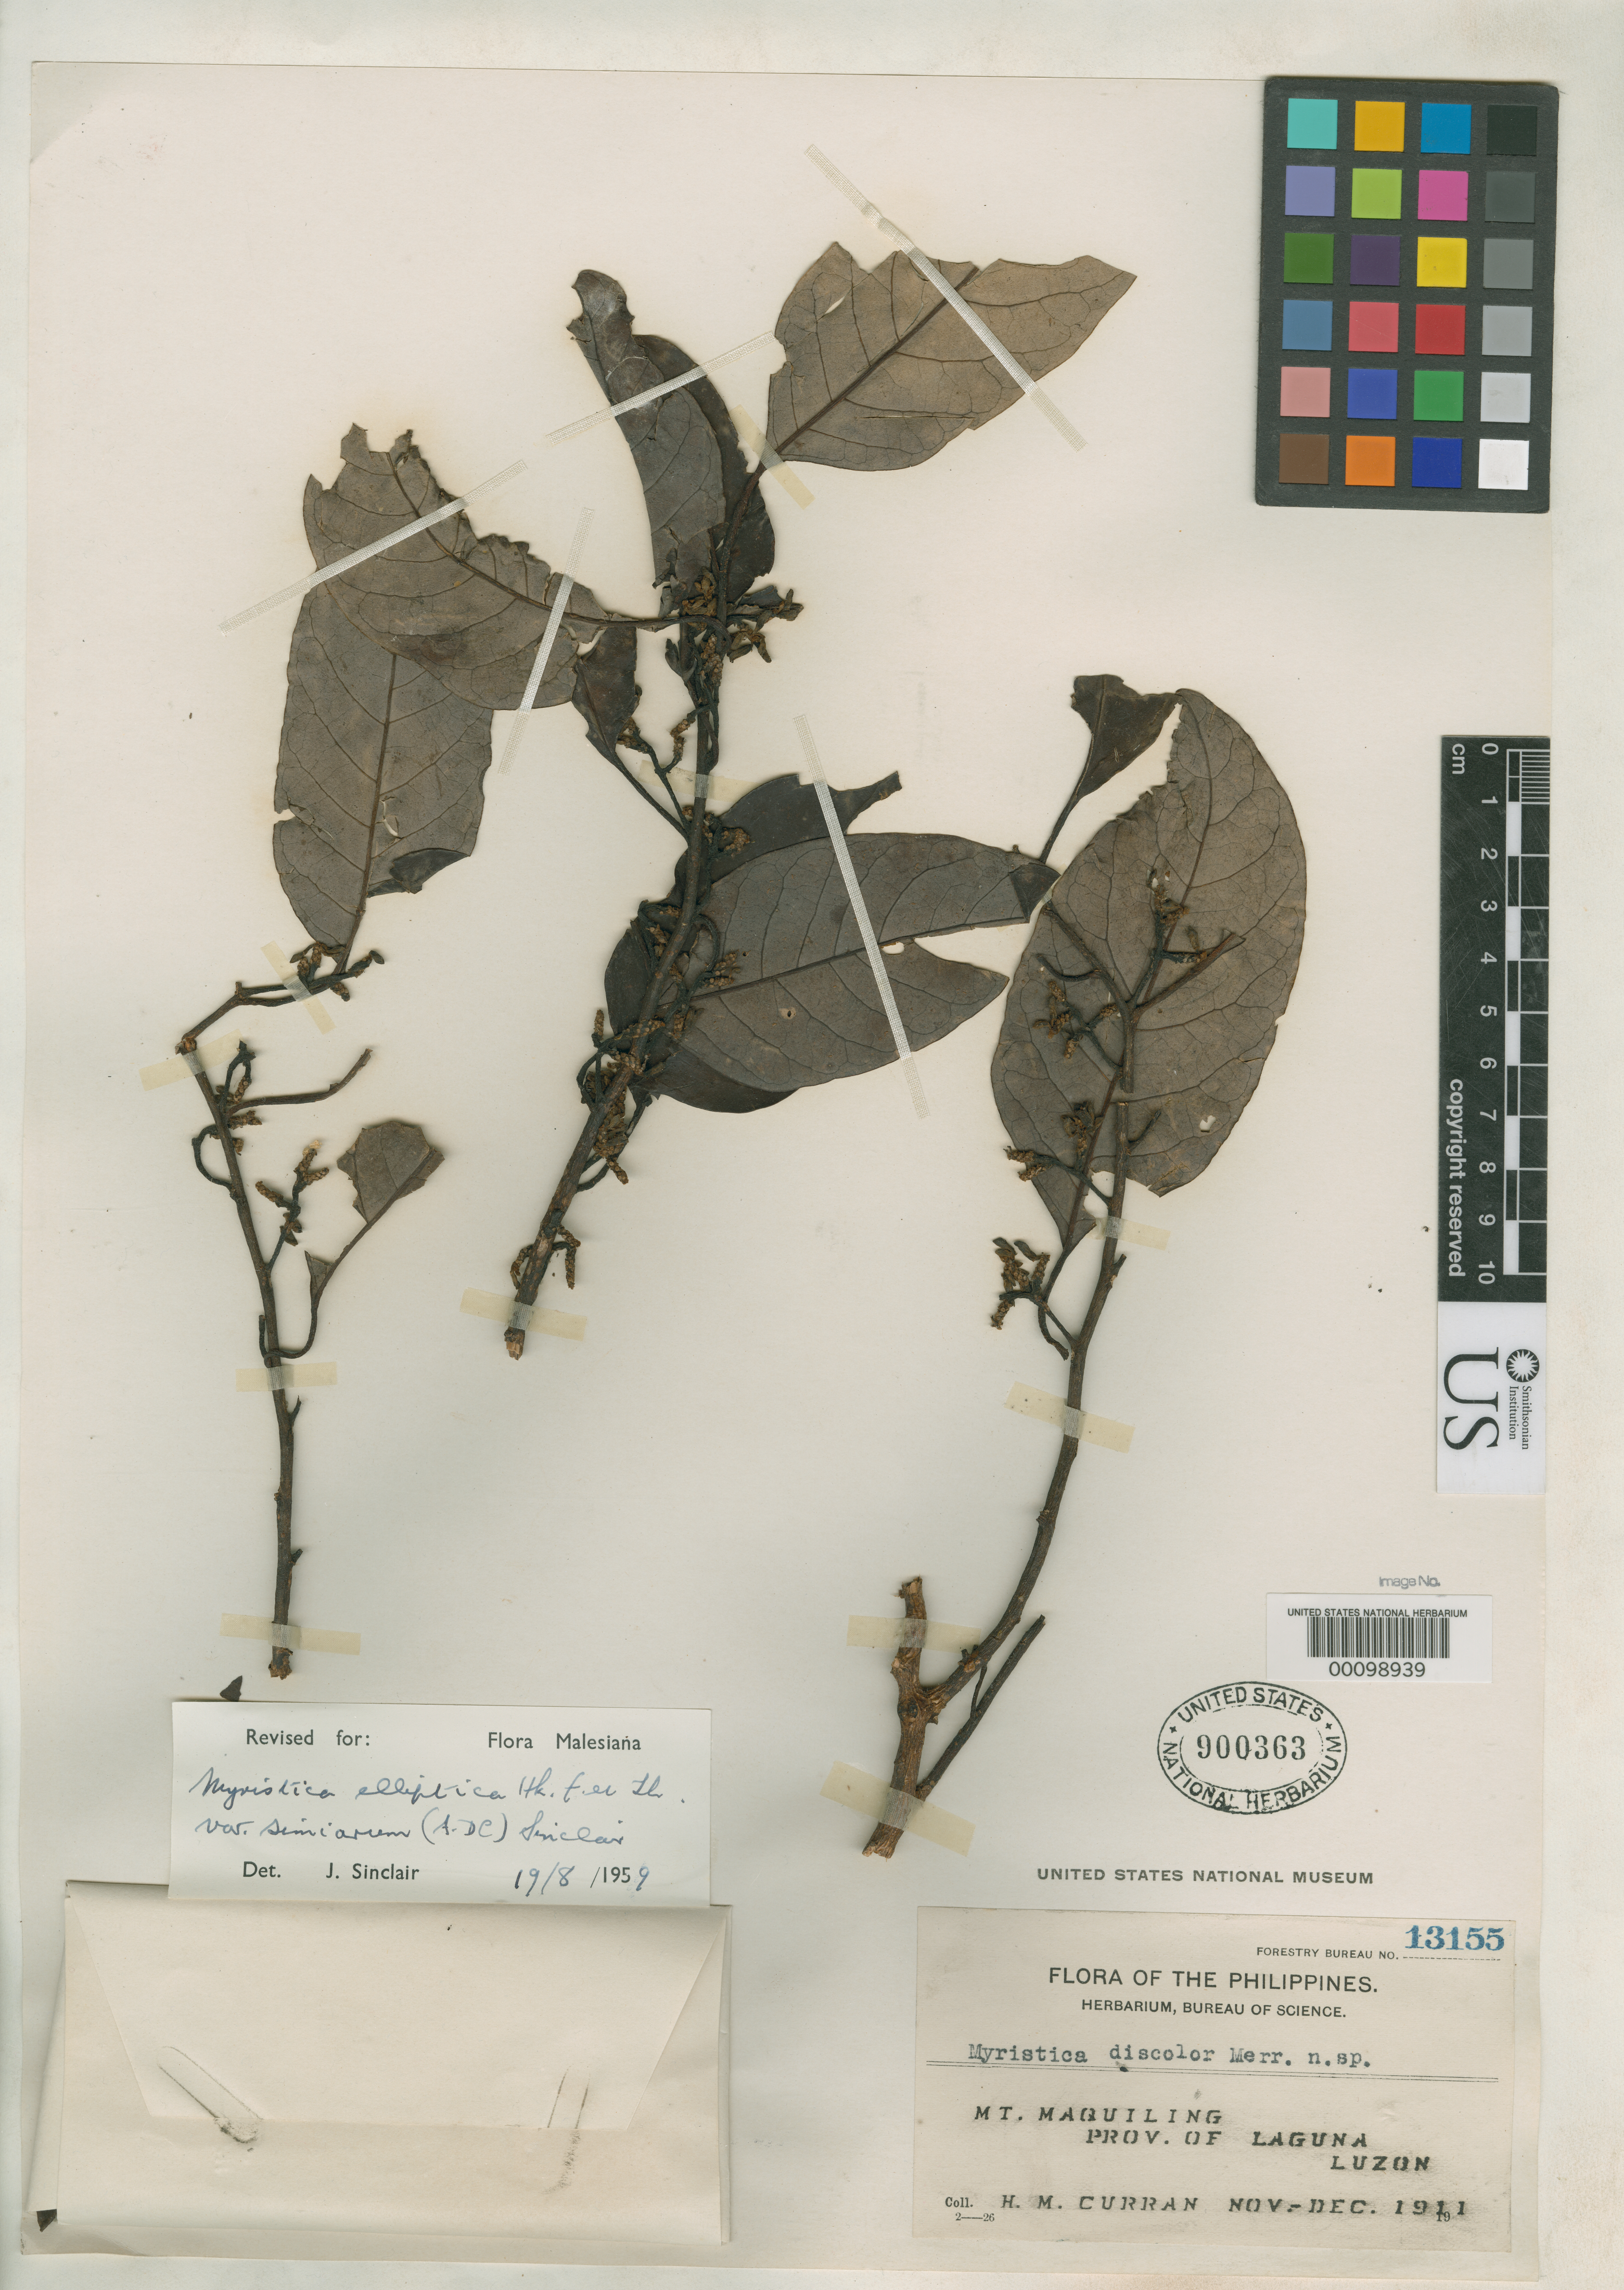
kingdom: Plantae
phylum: Tracheophyta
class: Magnoliopsida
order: Magnoliales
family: Myristicaceae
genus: Myristica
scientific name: Myristica discolor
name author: Merr.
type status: Isotype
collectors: H. M. Curran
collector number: For. Bur. 13155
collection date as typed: Nov 1911 to -- Dec 1911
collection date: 1911-11/1911-12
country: Philippines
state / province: Calabarzon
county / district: Laguna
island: Luzon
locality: Mt. Maquiling.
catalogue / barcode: US 900363